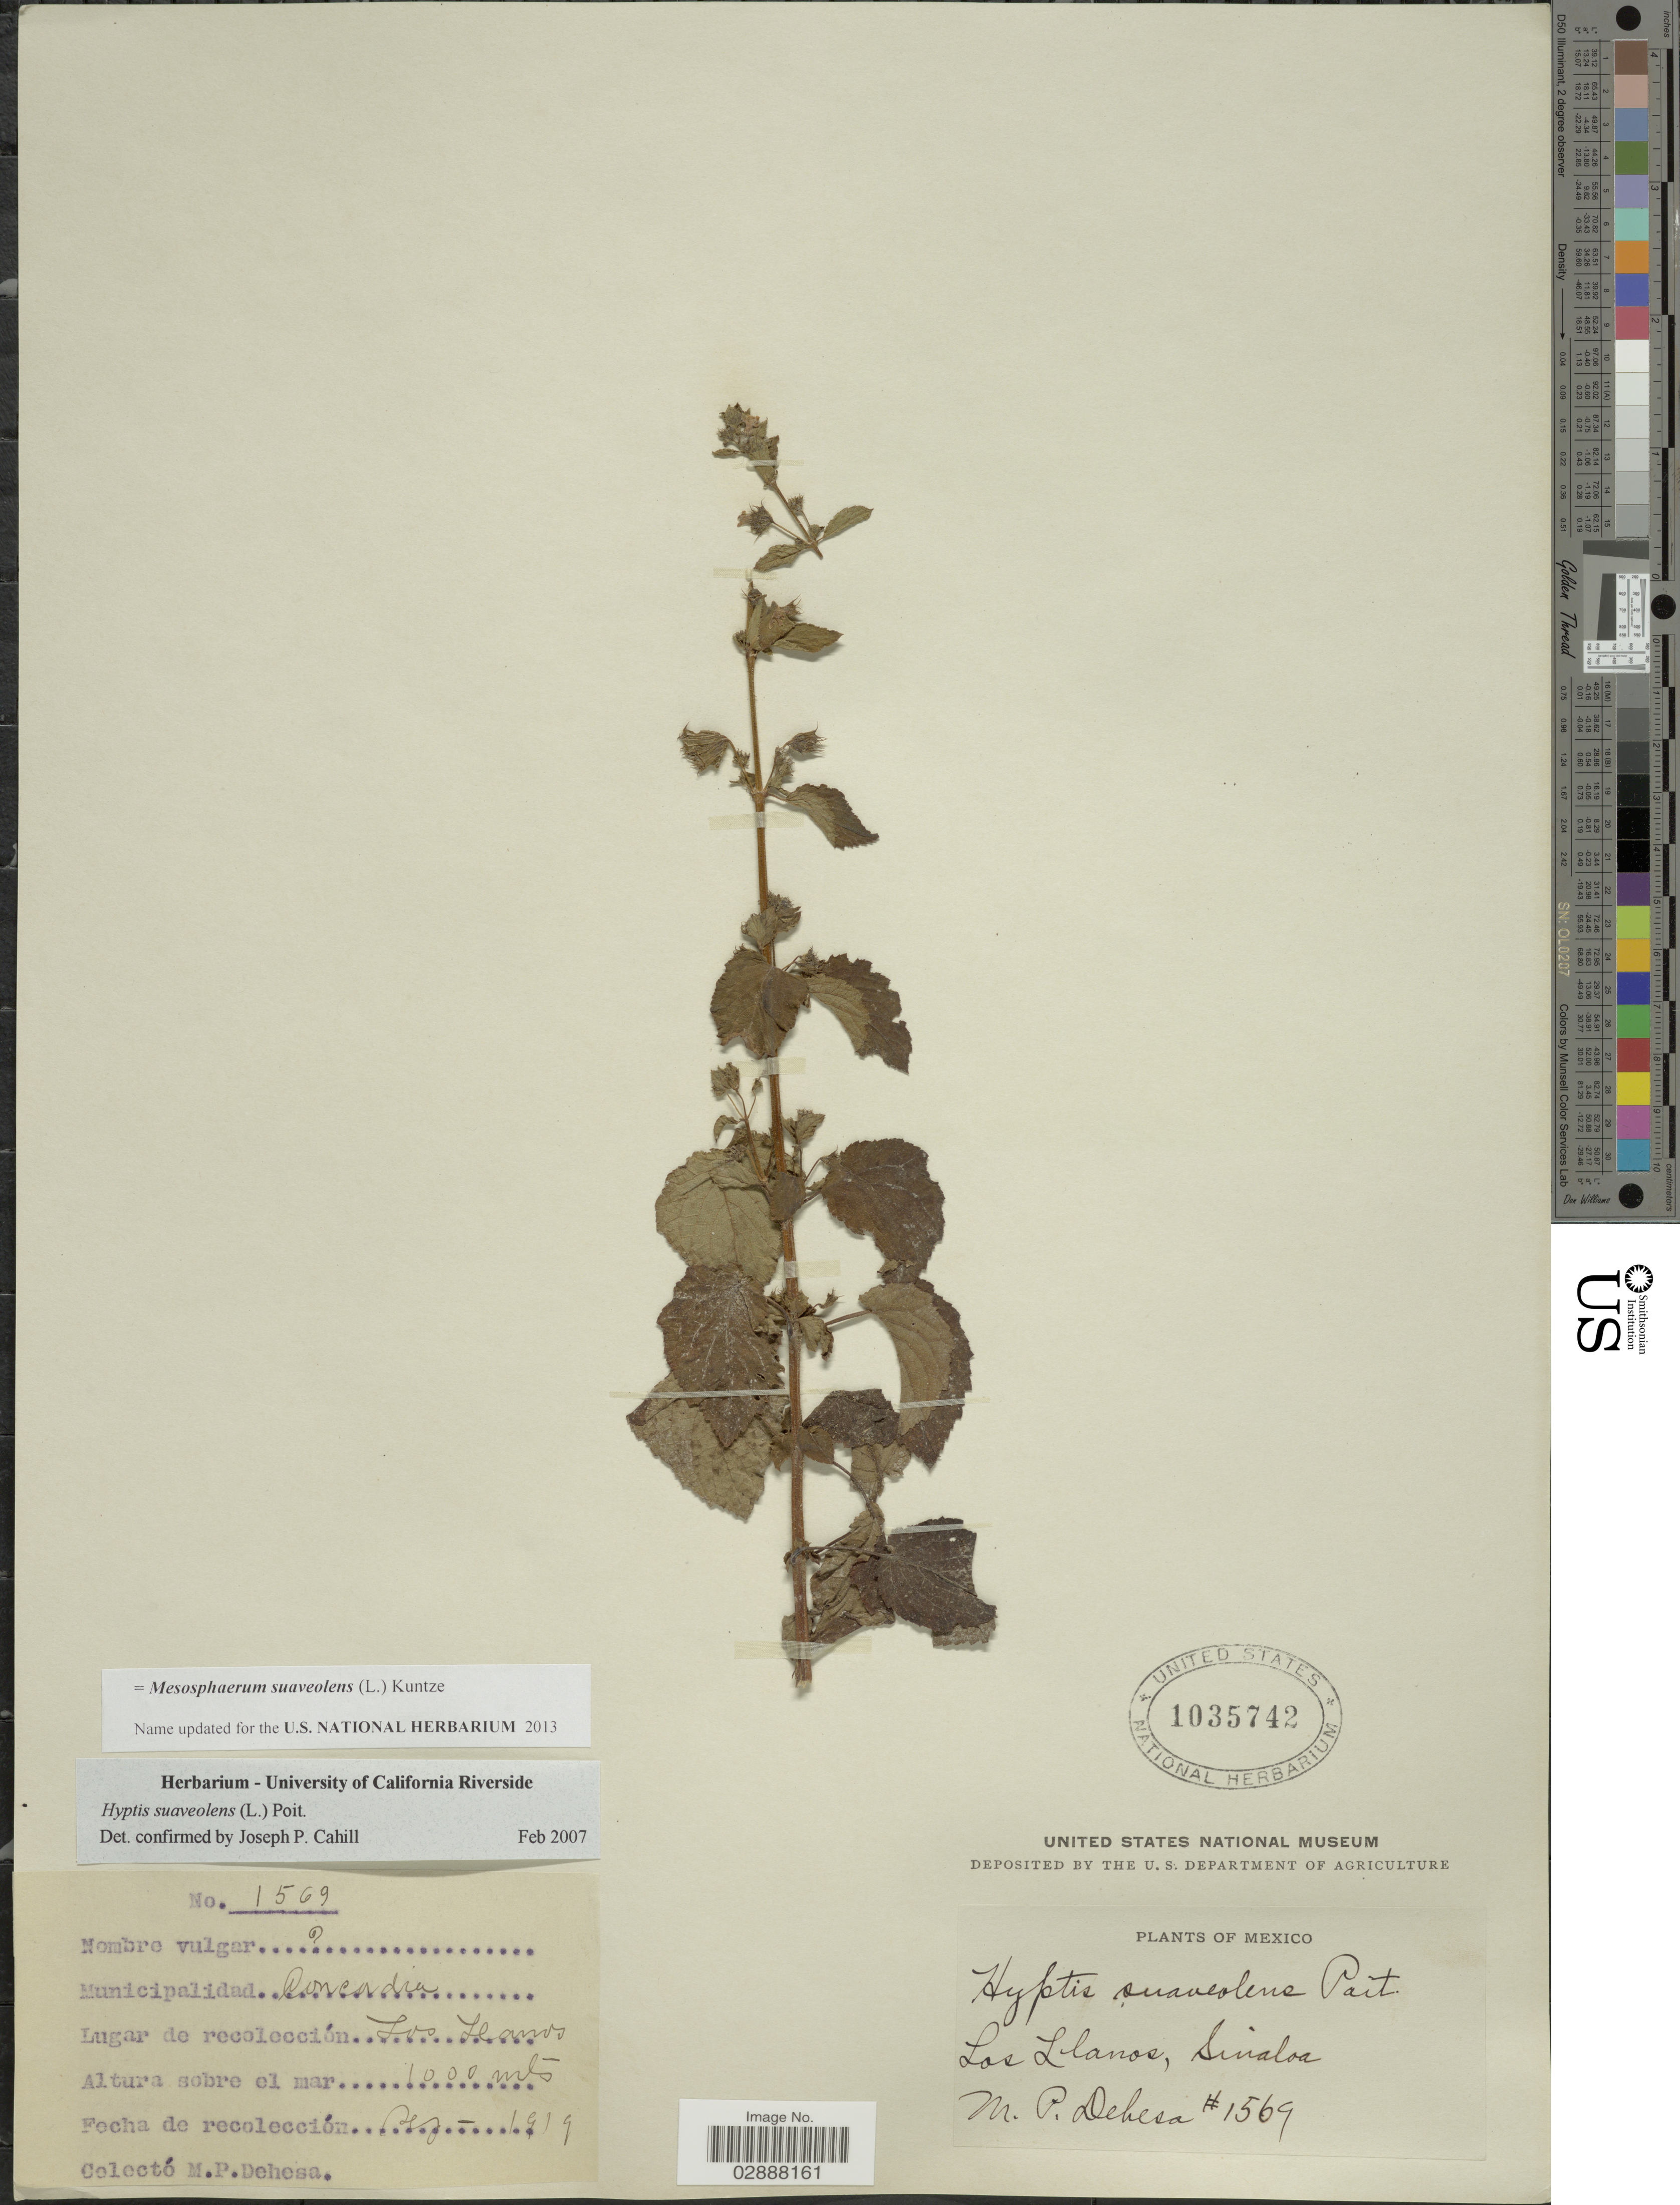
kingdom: Plantae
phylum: Tracheophyta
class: Magnoliopsida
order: Lamiales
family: Lamiaceae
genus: Mesosphaerum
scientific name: Mesosphaerum suaveolens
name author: (L.) Kuntze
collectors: M. Dehesa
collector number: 1569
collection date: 1919-09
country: Mexico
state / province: Sinaloa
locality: Los Llanos. Municipalidad Concordia.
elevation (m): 1000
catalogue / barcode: US 1035742